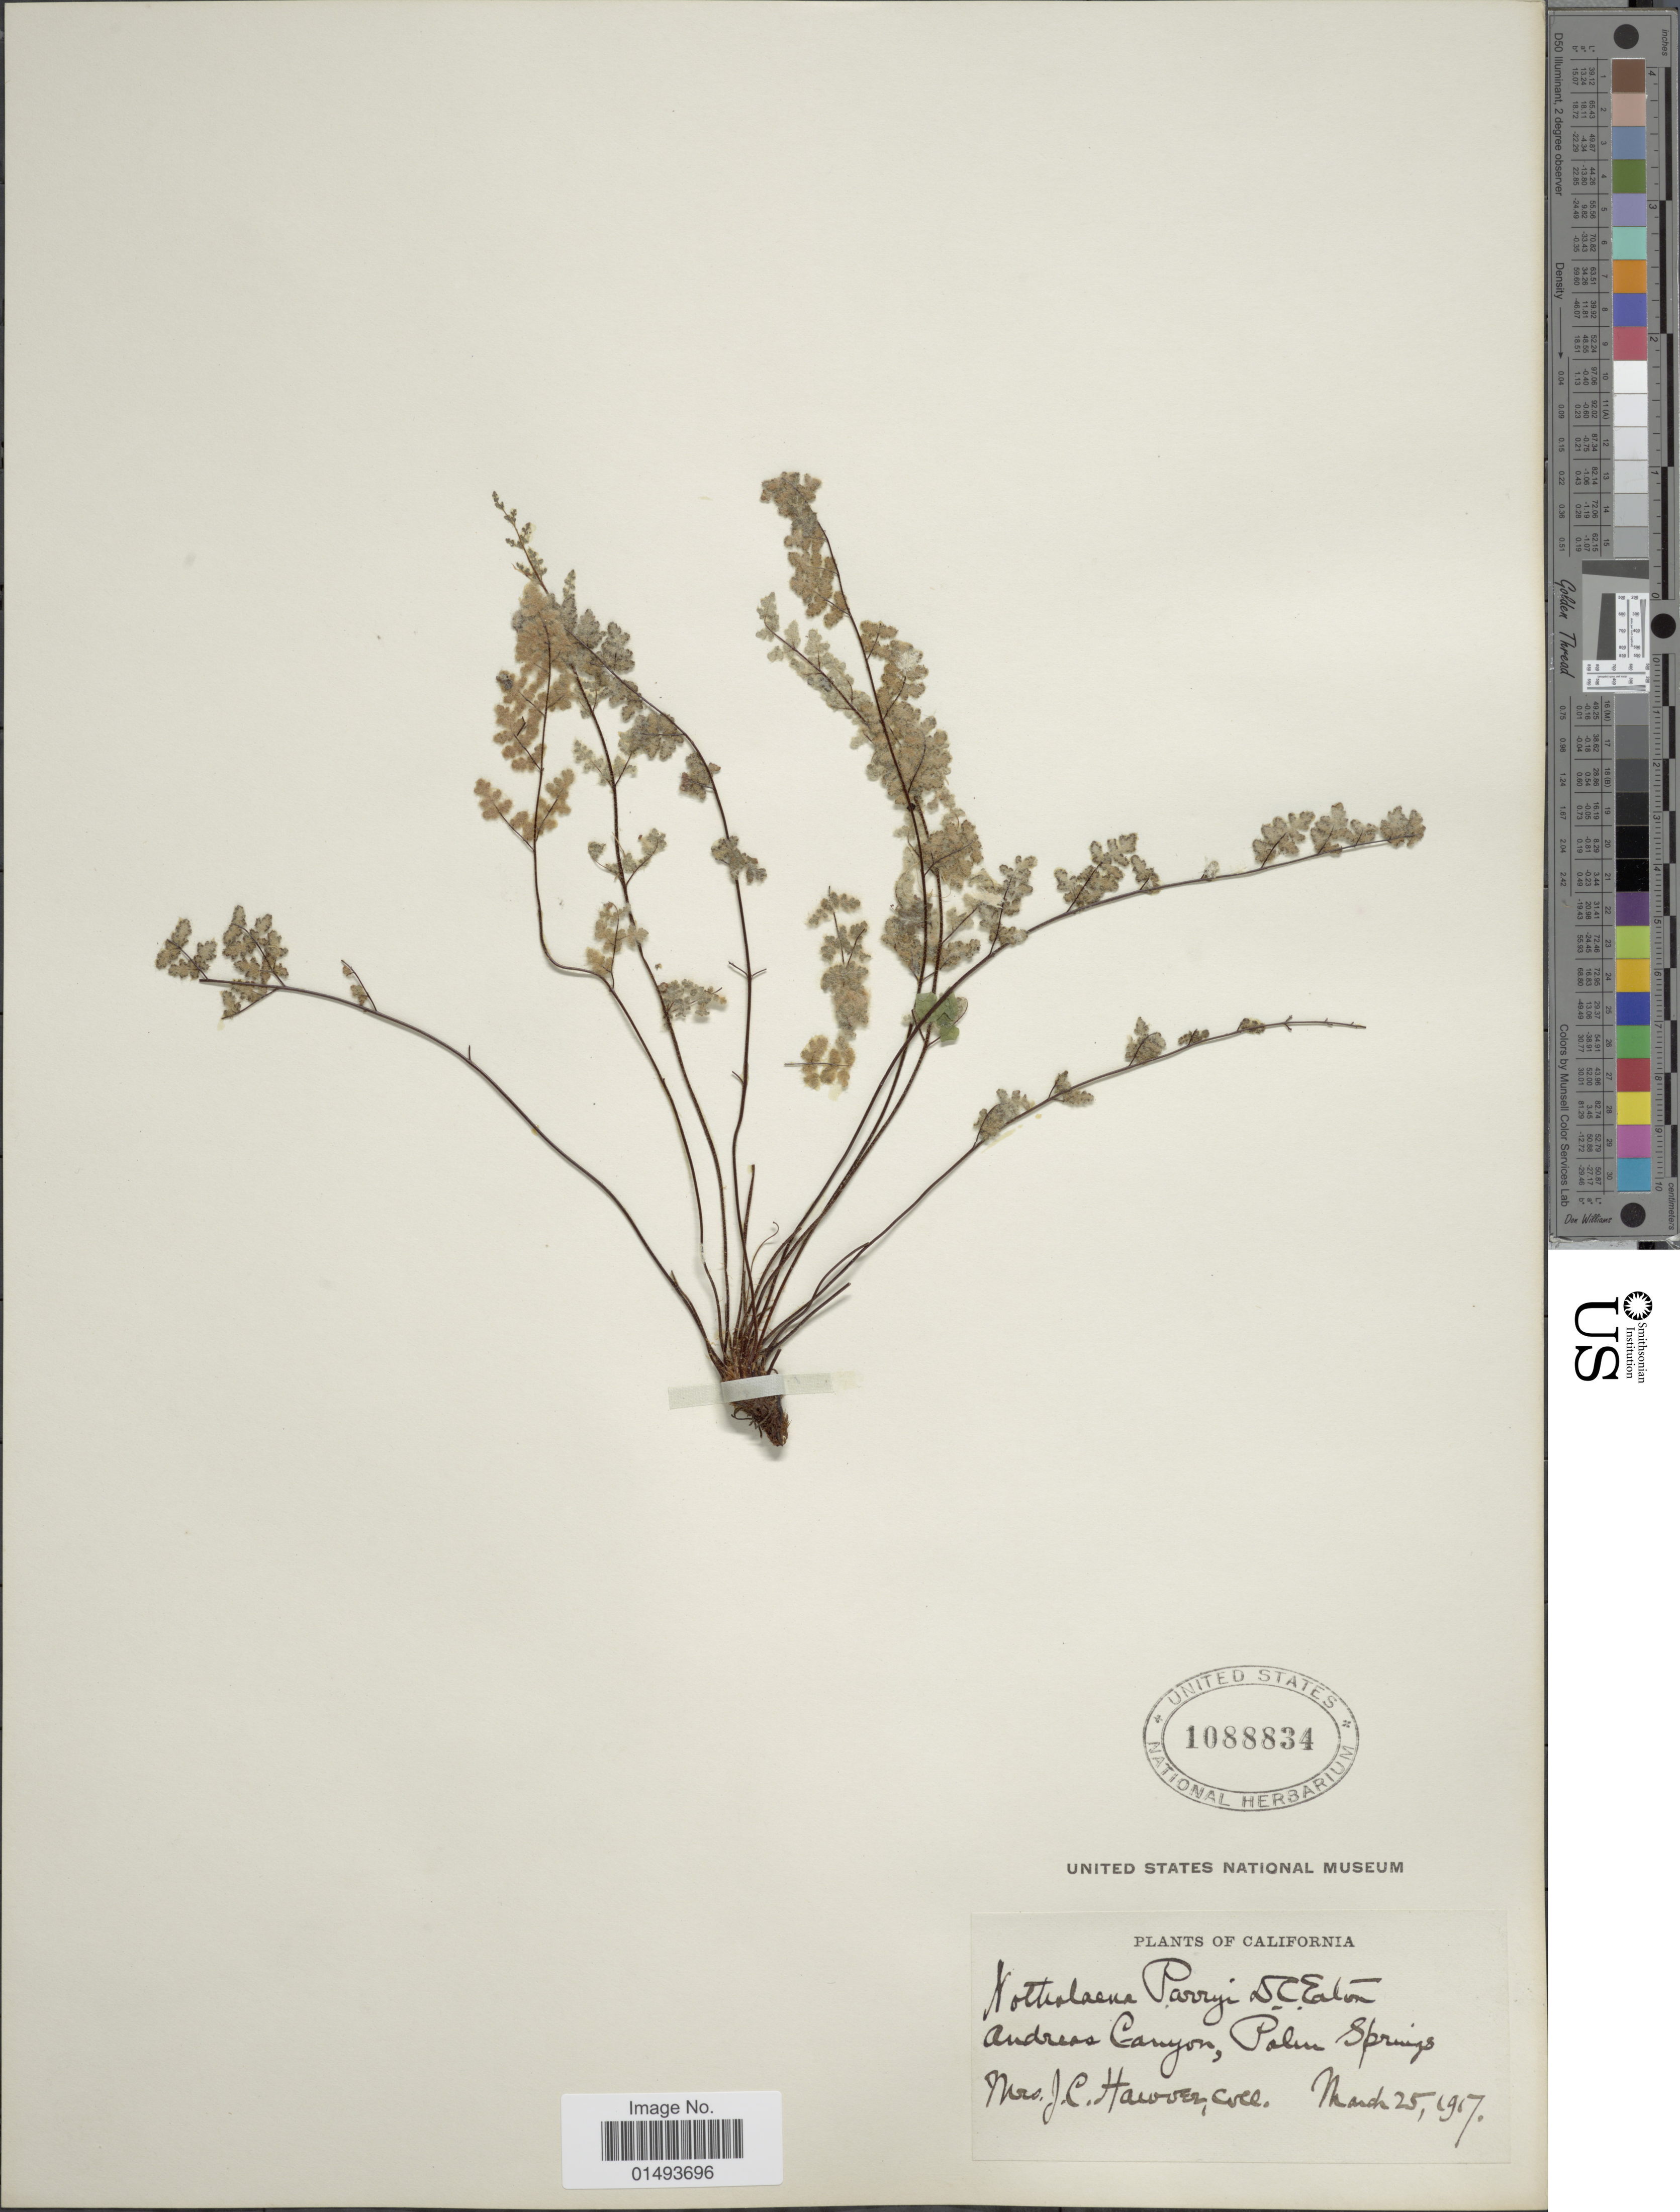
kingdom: Plantae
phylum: Tracheophyta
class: Polypodiopsida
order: Polypodiales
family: Pteridaceae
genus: Myriopteris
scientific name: Myriopteris parryi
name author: (D.C. Eaton) Grusz & Windham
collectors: J. Hawver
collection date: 1907-03-25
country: United States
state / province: California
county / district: Riverside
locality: Plants of California, Andreas Canyon, Palm Springs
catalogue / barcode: US 1088834